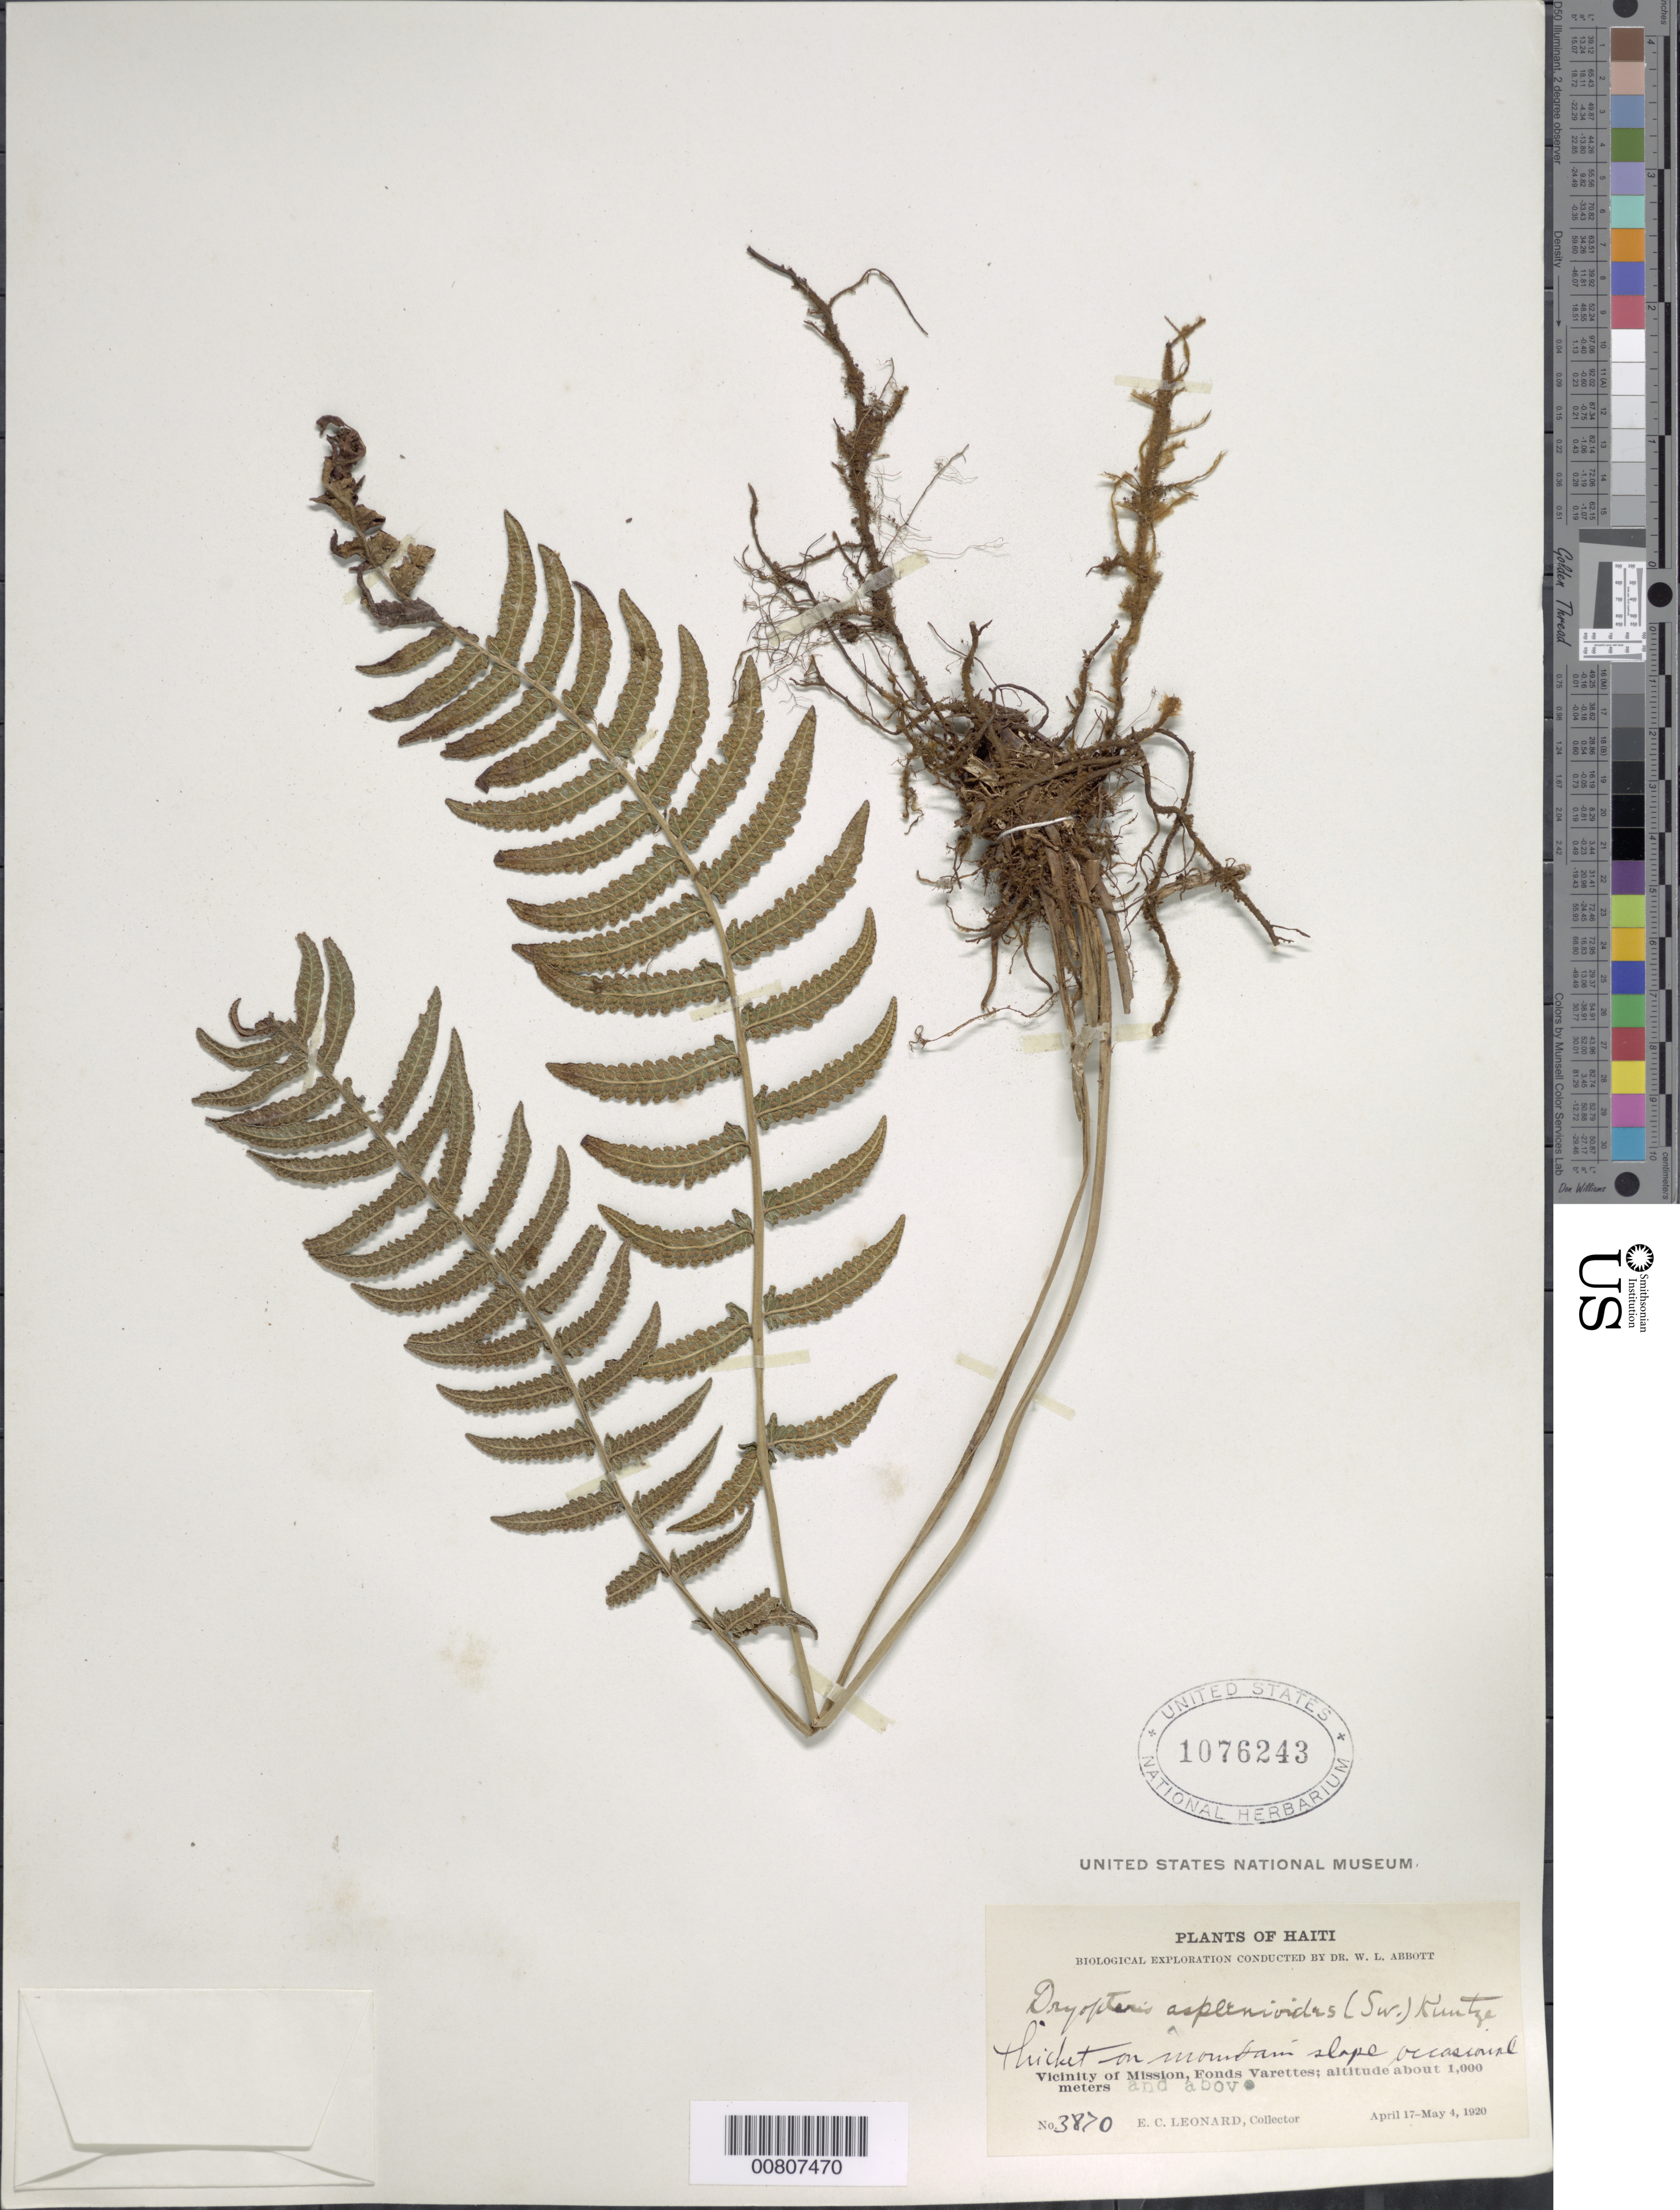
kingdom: Plantae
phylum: Tracheophyta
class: Polypodiopsida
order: Polypodiales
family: Thelypteridaceae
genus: Goniopteris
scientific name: Goniopteris retroflexa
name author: (L.) Pic. Serm.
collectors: E. C. Leonard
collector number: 3870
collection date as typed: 17 Apr 1920 to 04 May 1920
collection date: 1920-04-17/1920-05-04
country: Haiti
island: Hispaniola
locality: Mission vicinity, Fonds Varettes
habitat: Thicket on mountain slope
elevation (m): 1000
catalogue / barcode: US 1076243